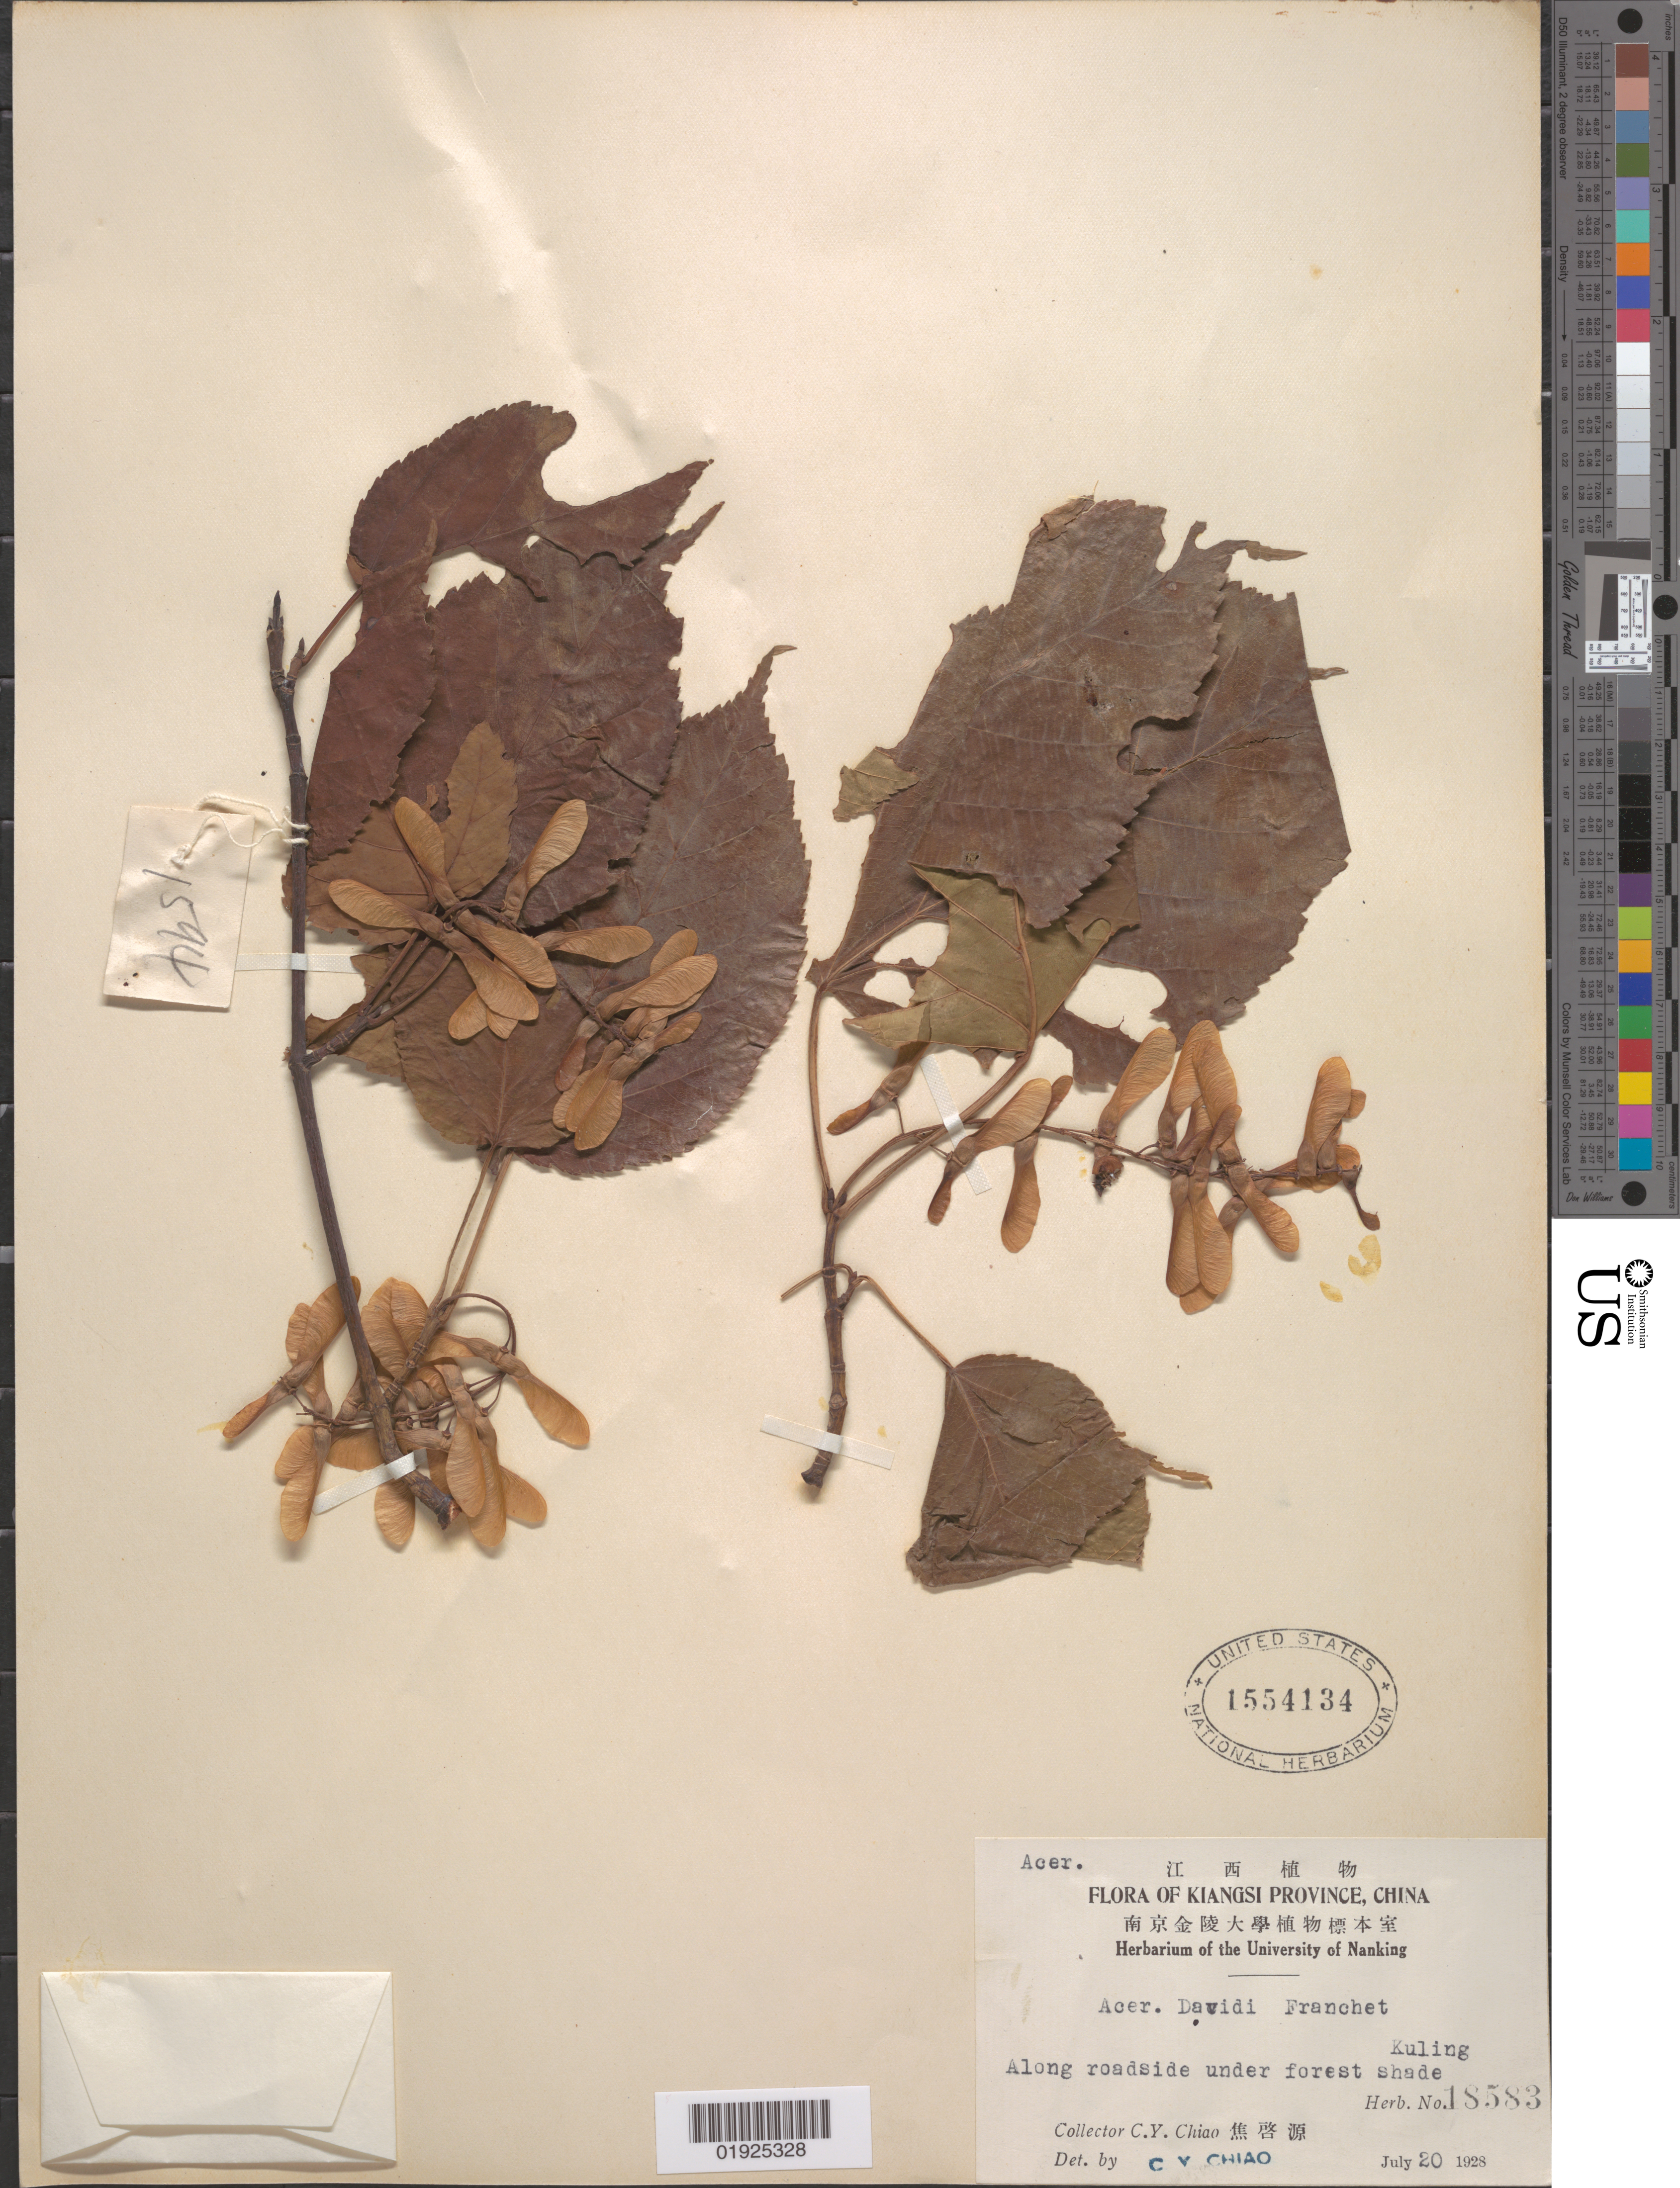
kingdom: Plantae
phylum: Tracheophyta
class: Magnoliopsida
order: Sapindales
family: Sapindaceae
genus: Acer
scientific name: Acer sikkimense subsp. davidii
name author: (Franch.) Wesm.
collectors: C. Y. Chiao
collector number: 1594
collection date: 1928-07-20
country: China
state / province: Jiangxi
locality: Kiangsi [Jiangxi] Province, Kuling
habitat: Along roadside under forest shade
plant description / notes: Herb. No. 18583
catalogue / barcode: US 1554134